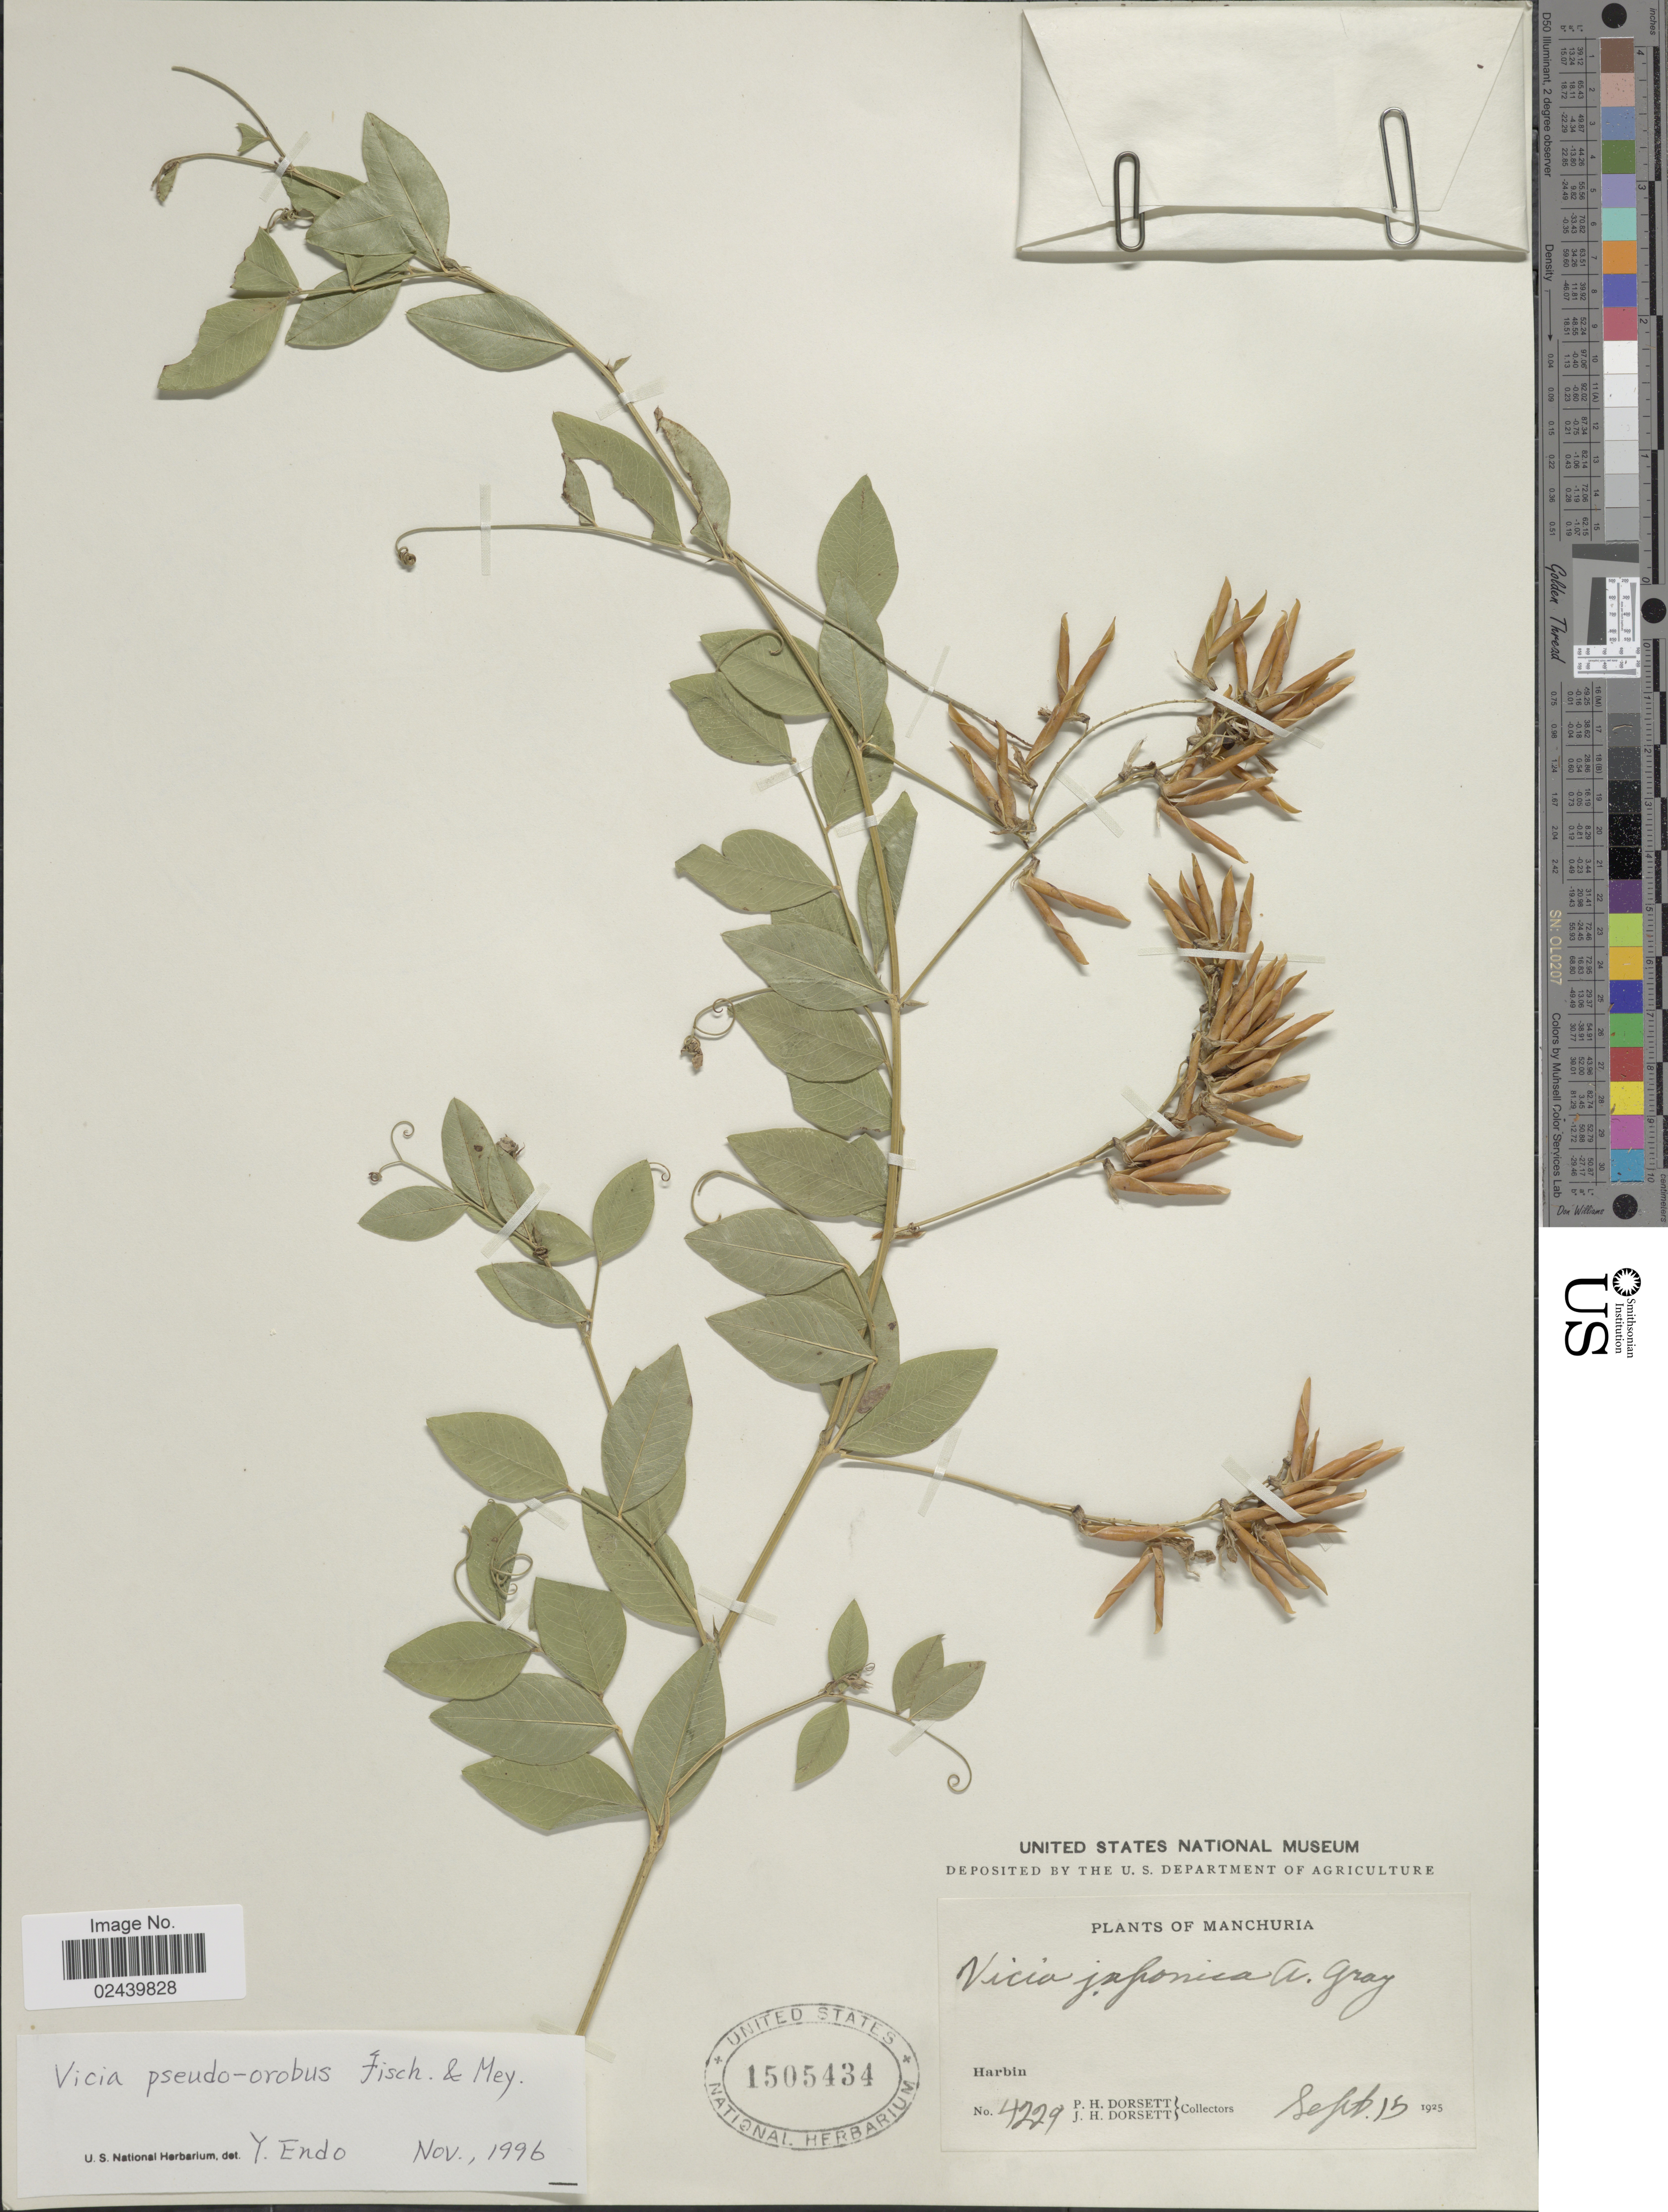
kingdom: Plantae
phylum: Tracheophyta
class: Magnoliopsida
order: Fabales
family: Fabaceae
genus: Vicia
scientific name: Vicia pseudo-orobus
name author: Fisch. & C.A. Mey.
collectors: P. H. Dorsett & J. Dorsett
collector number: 4229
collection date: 1925-09-15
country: China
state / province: Heilongjiang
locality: Manchuria. Harbin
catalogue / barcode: US 1505434